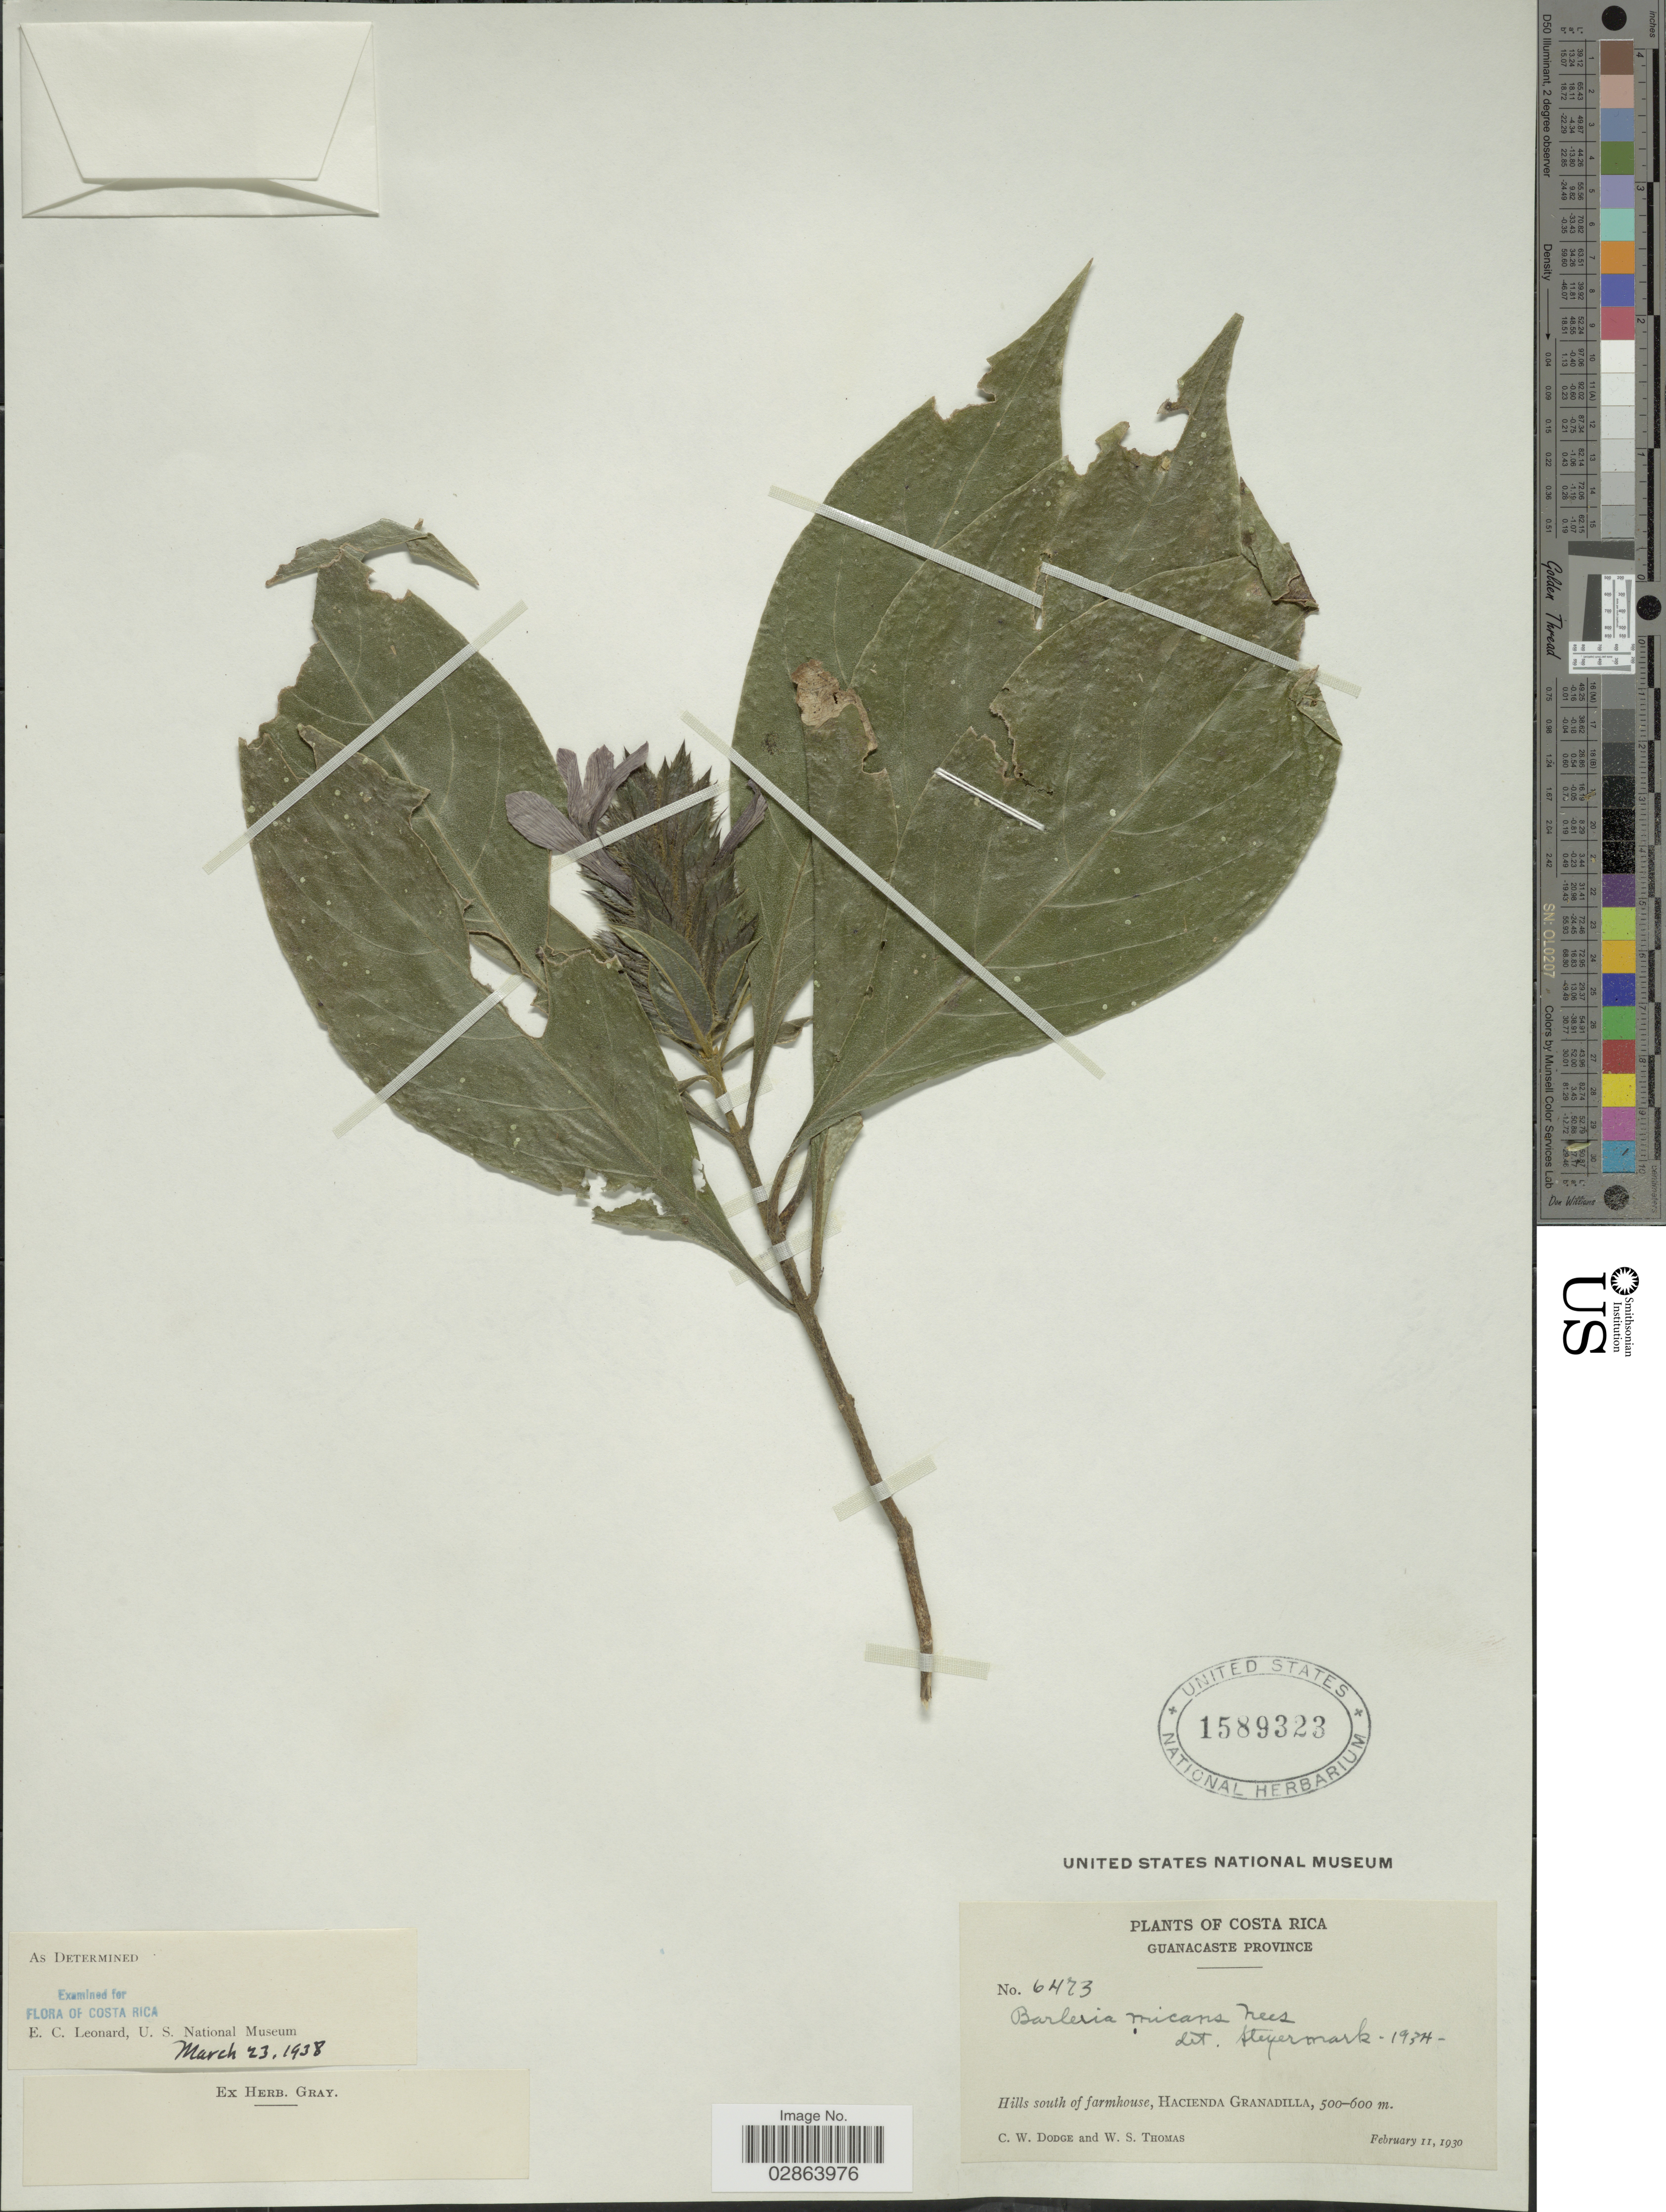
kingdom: Plantae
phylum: Tracheophyta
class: Magnoliopsida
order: Lamiales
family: Acanthaceae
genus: Barleria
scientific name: Barleria oenotheroides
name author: Dum. Cours.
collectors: C. Dodge & W. S. Thomas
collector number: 6473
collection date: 1930-02-11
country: Costa Rica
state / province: Guanacaste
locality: Hills south of farmhouse, Hacienda Granadilla.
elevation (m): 500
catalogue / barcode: US 1589323